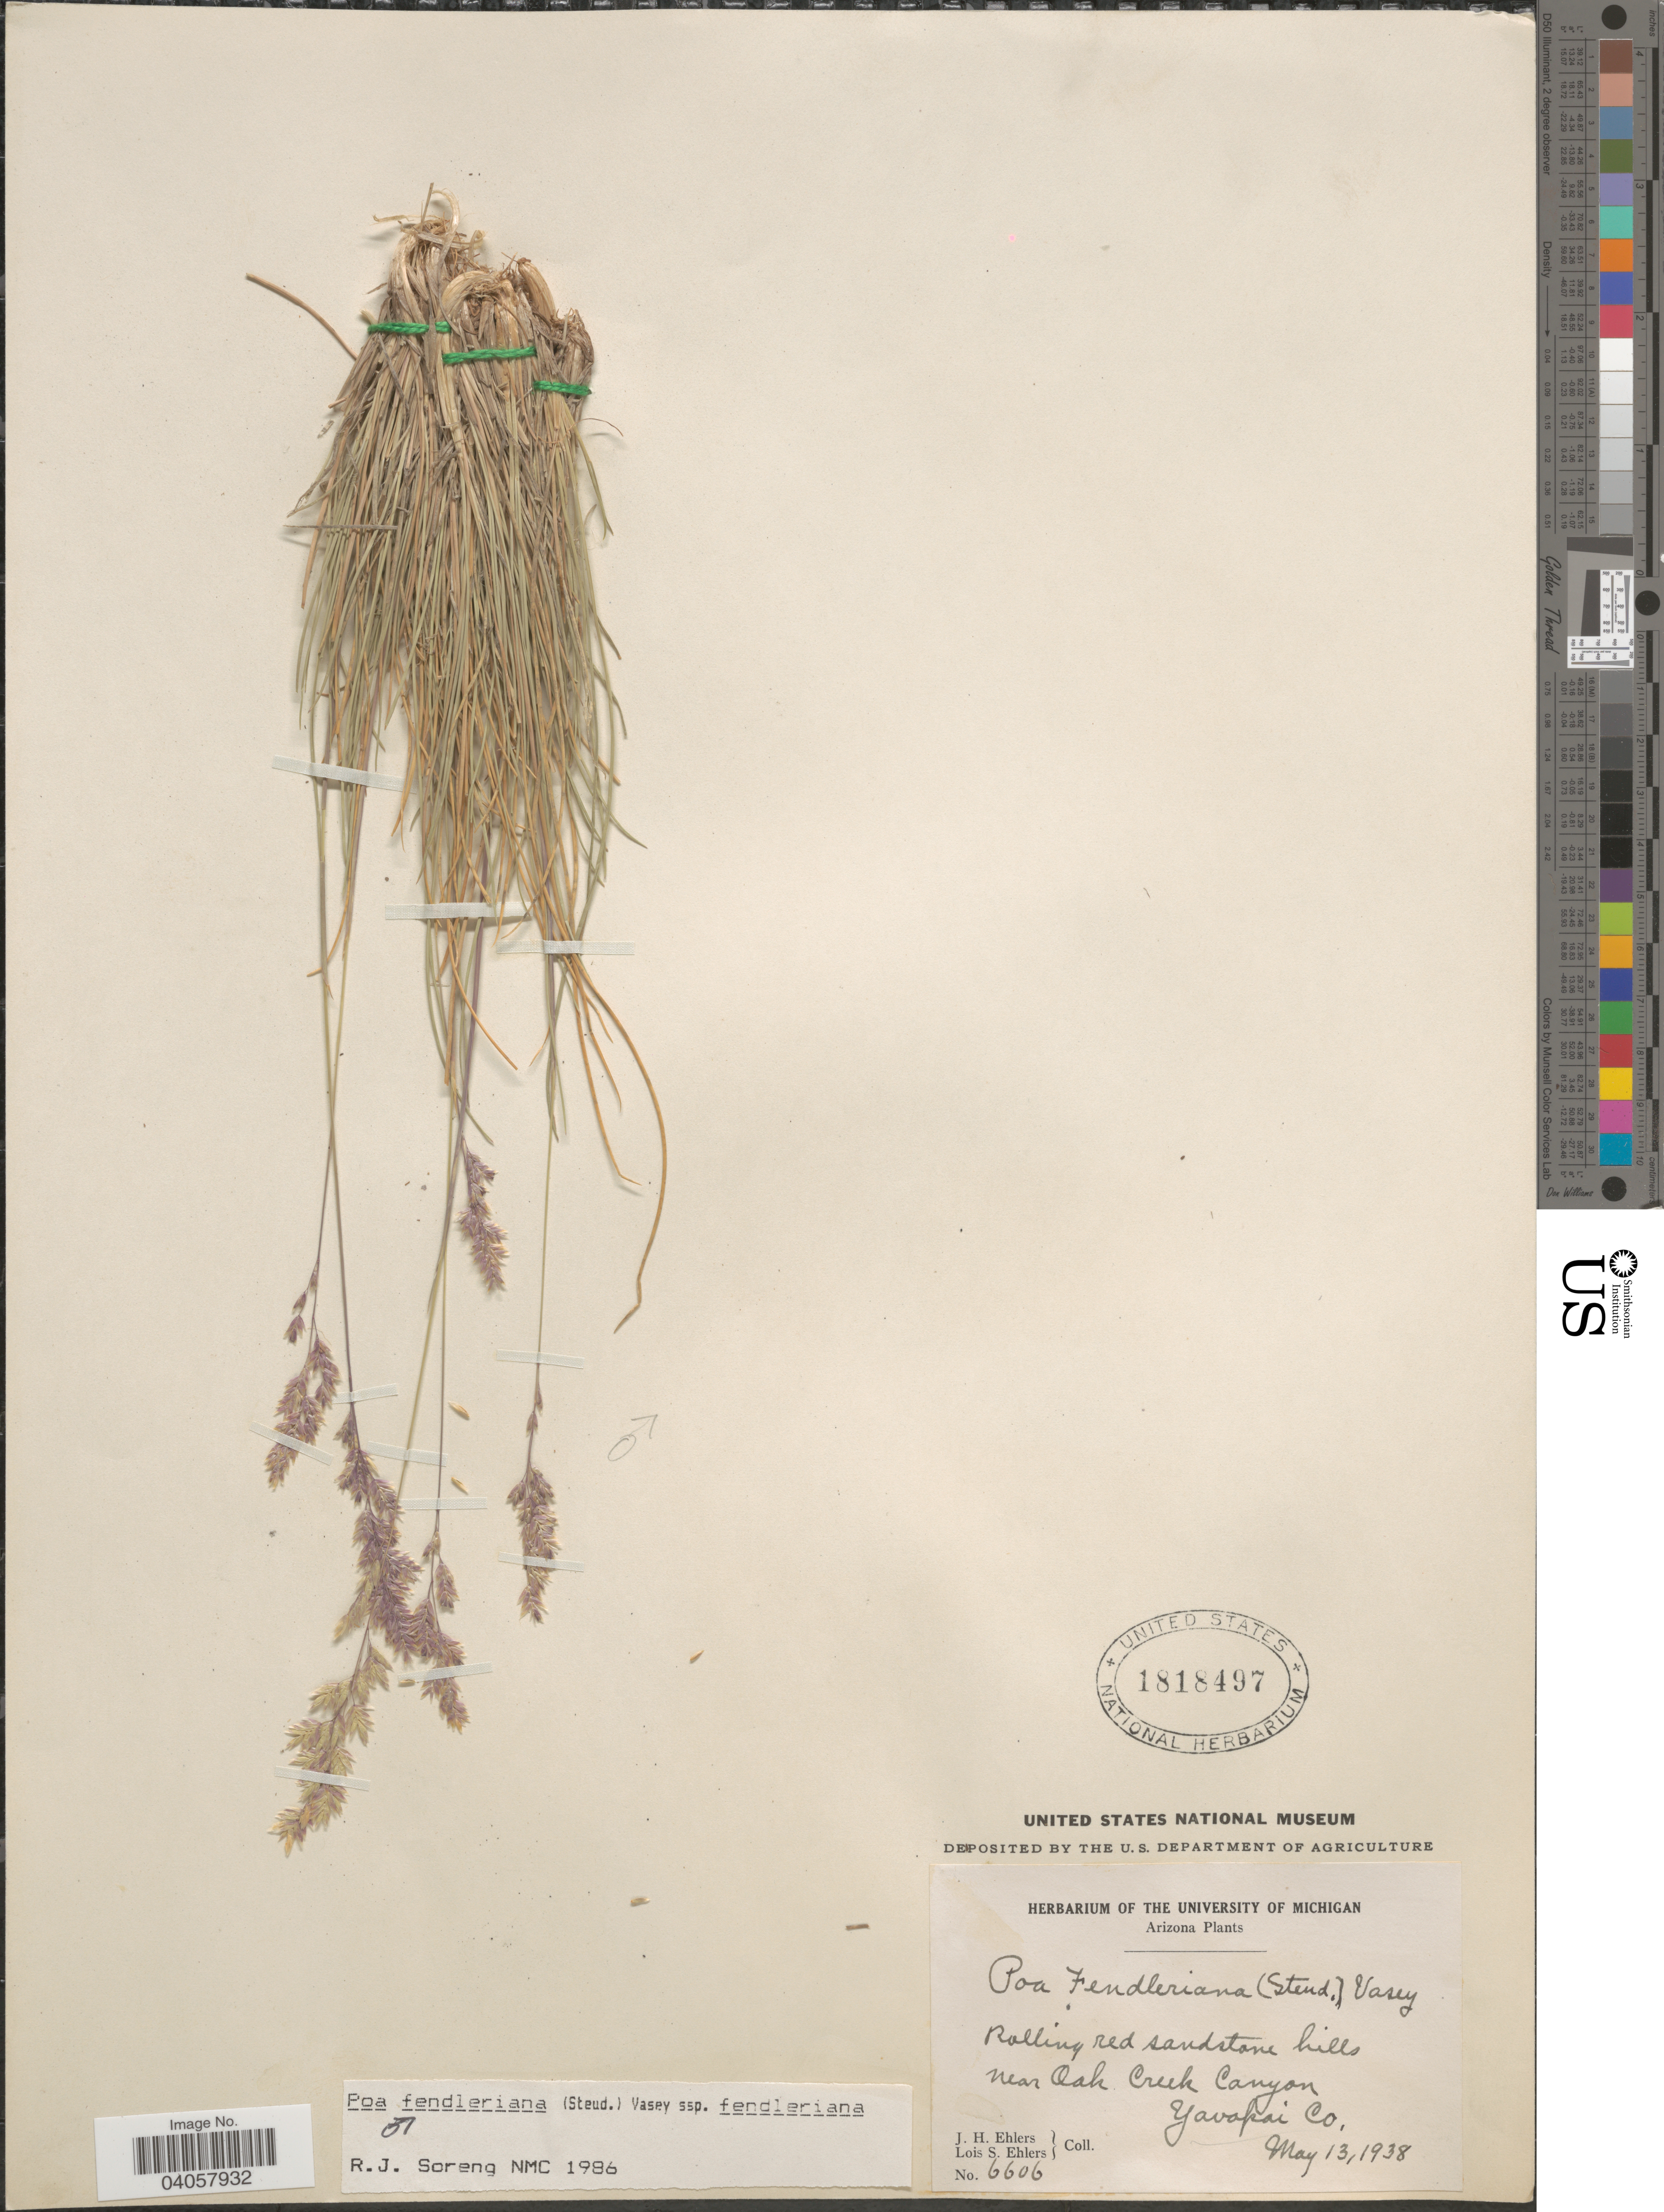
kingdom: Plantae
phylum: Tracheophyta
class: Liliopsida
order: Poales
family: Poaceae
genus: Poa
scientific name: Poa fendleriana subsp. fendleriana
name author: (Steud.) Vasey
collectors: J. H. Ehlers & L. Ehlers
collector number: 6606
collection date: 1938-05-13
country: United States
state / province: Arizona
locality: Rolling red sandstone hills near Oak Creek Canyon. Yavapai Co.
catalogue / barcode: US 1818497